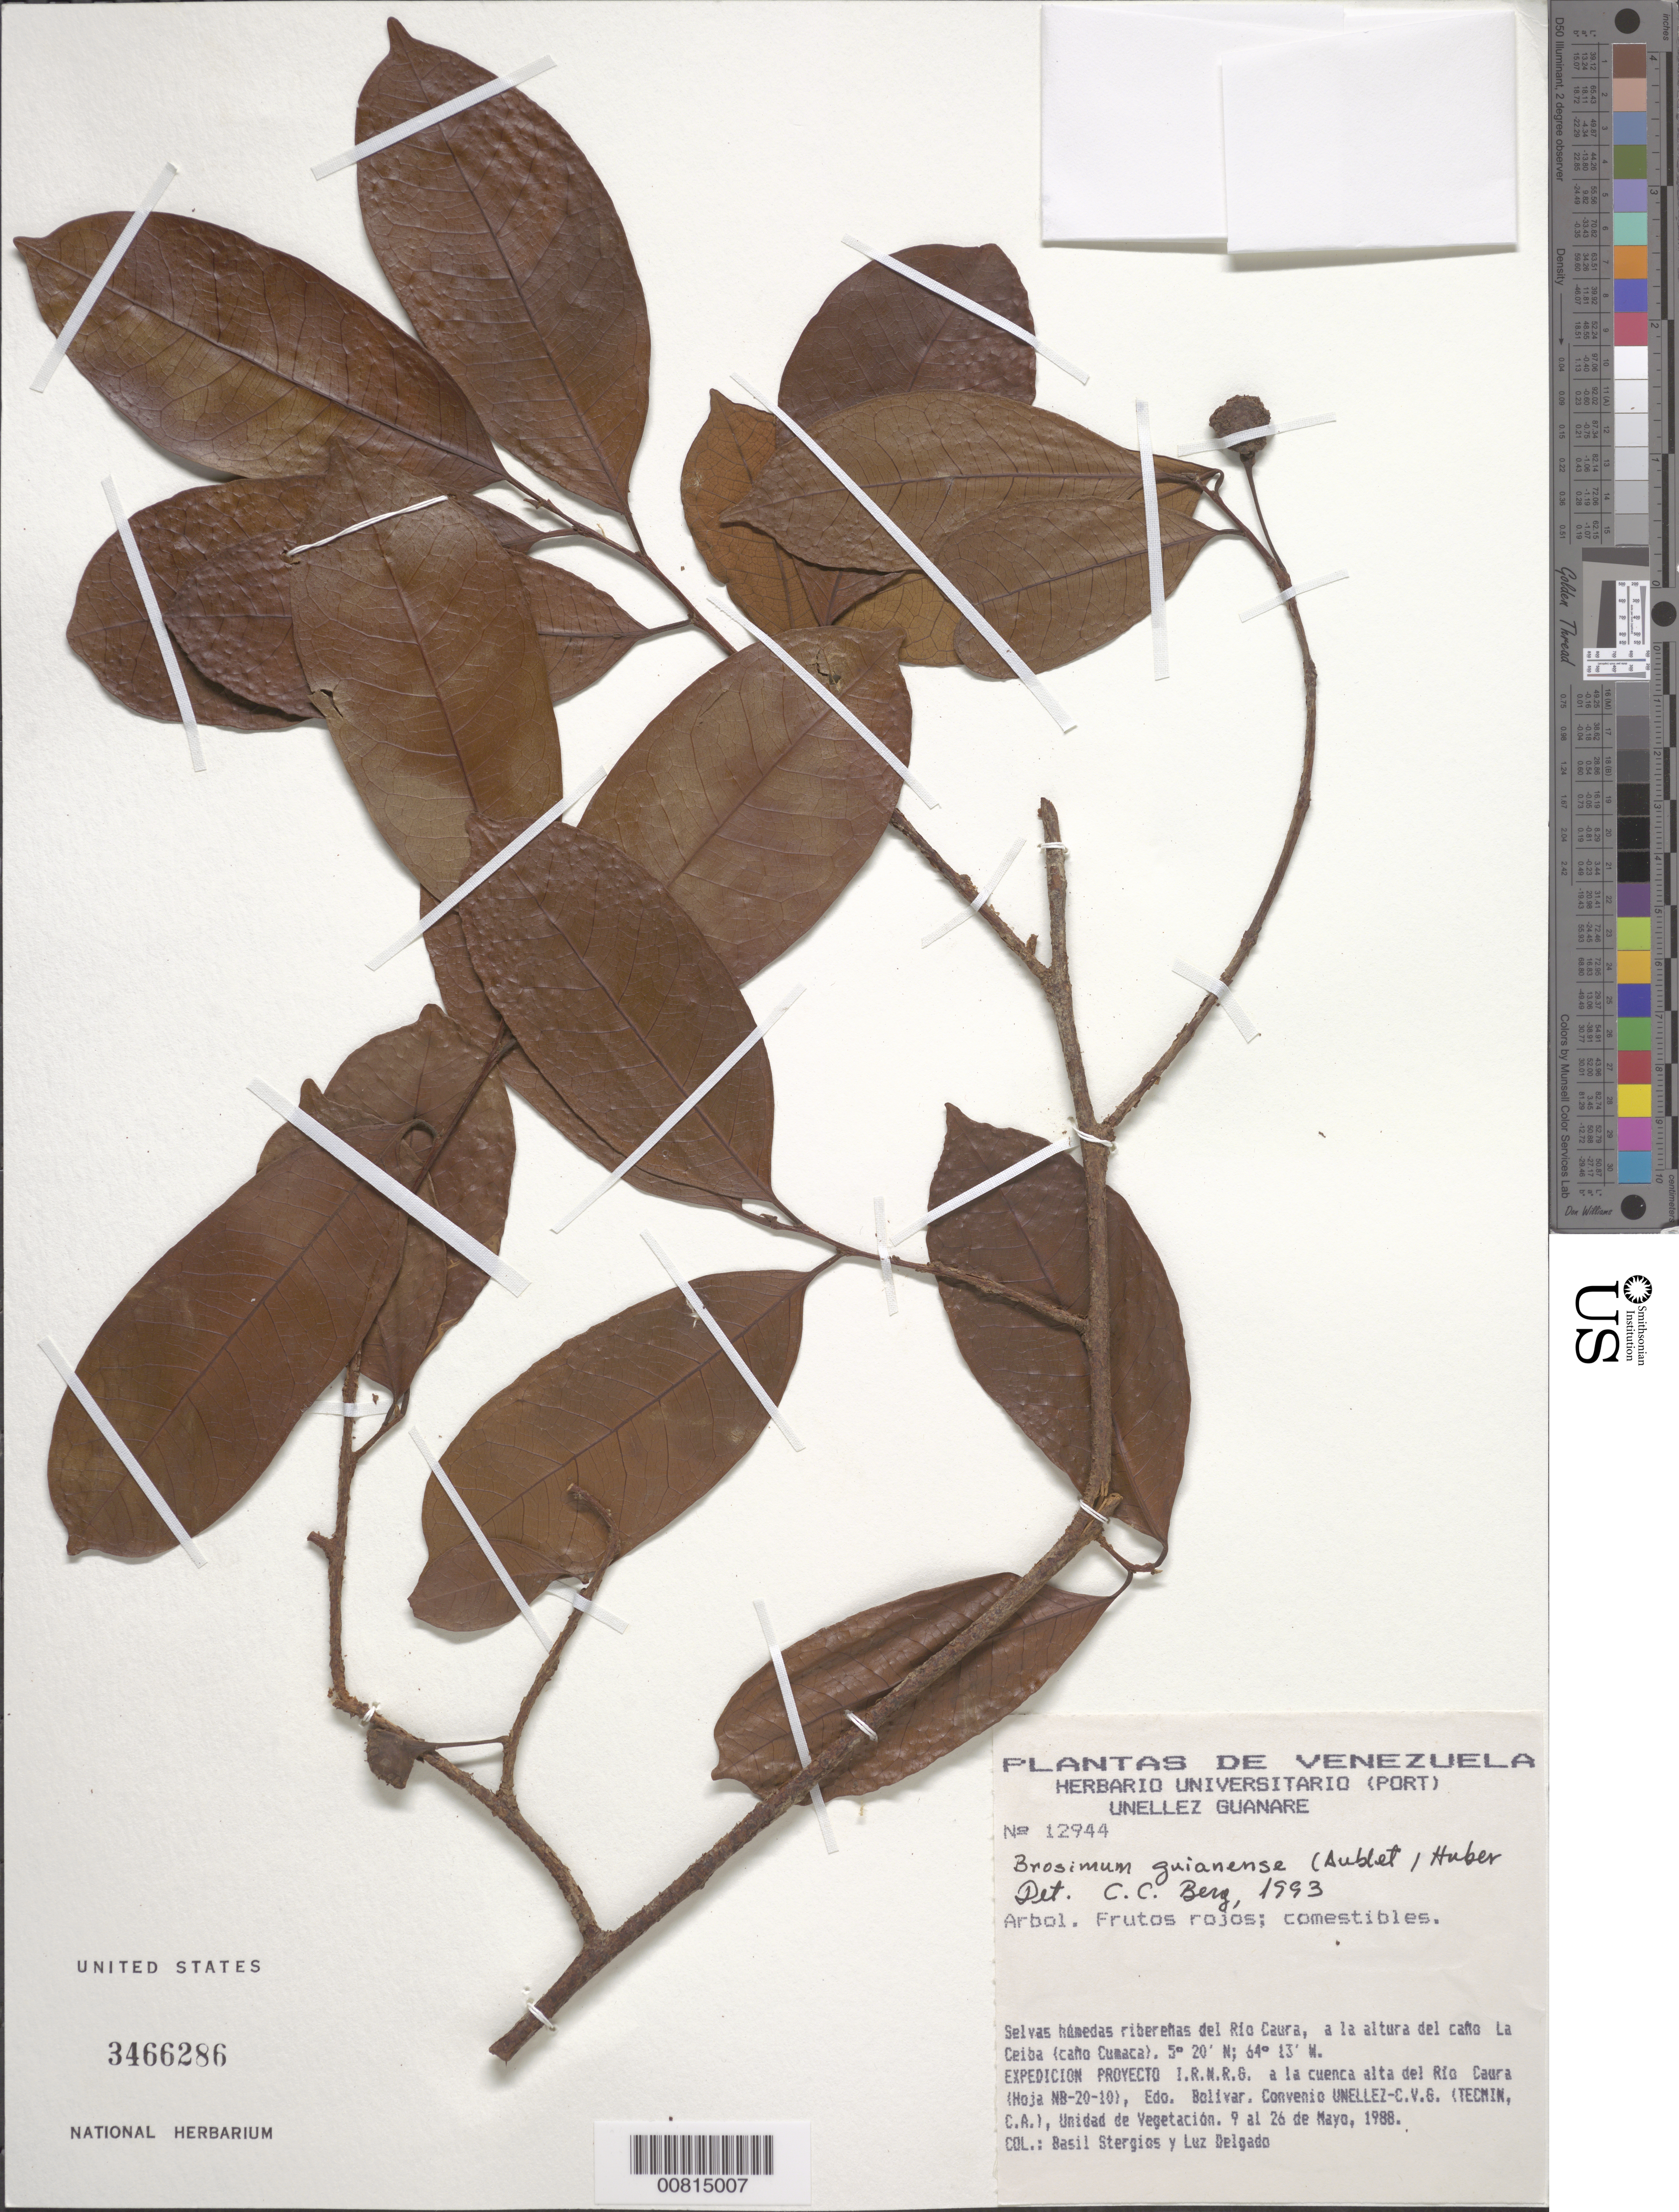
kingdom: Plantae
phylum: Tracheophyta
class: Magnoliopsida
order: Rosales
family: Moraceae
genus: Brosimum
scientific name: Brosimum guianense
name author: (Aubl.) Huber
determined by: Berg, C. C.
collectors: B. G. Stergios & L. Delgado V.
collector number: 12944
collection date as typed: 9-May-88 to 26-May-88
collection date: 1988-05-09/1988-05-26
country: Venezuela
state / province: Bolívar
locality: Río Caura, Caño La Ceiba (Caño Cumaca)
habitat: Selvas húmedas ribereñas del río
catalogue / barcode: US 3466286